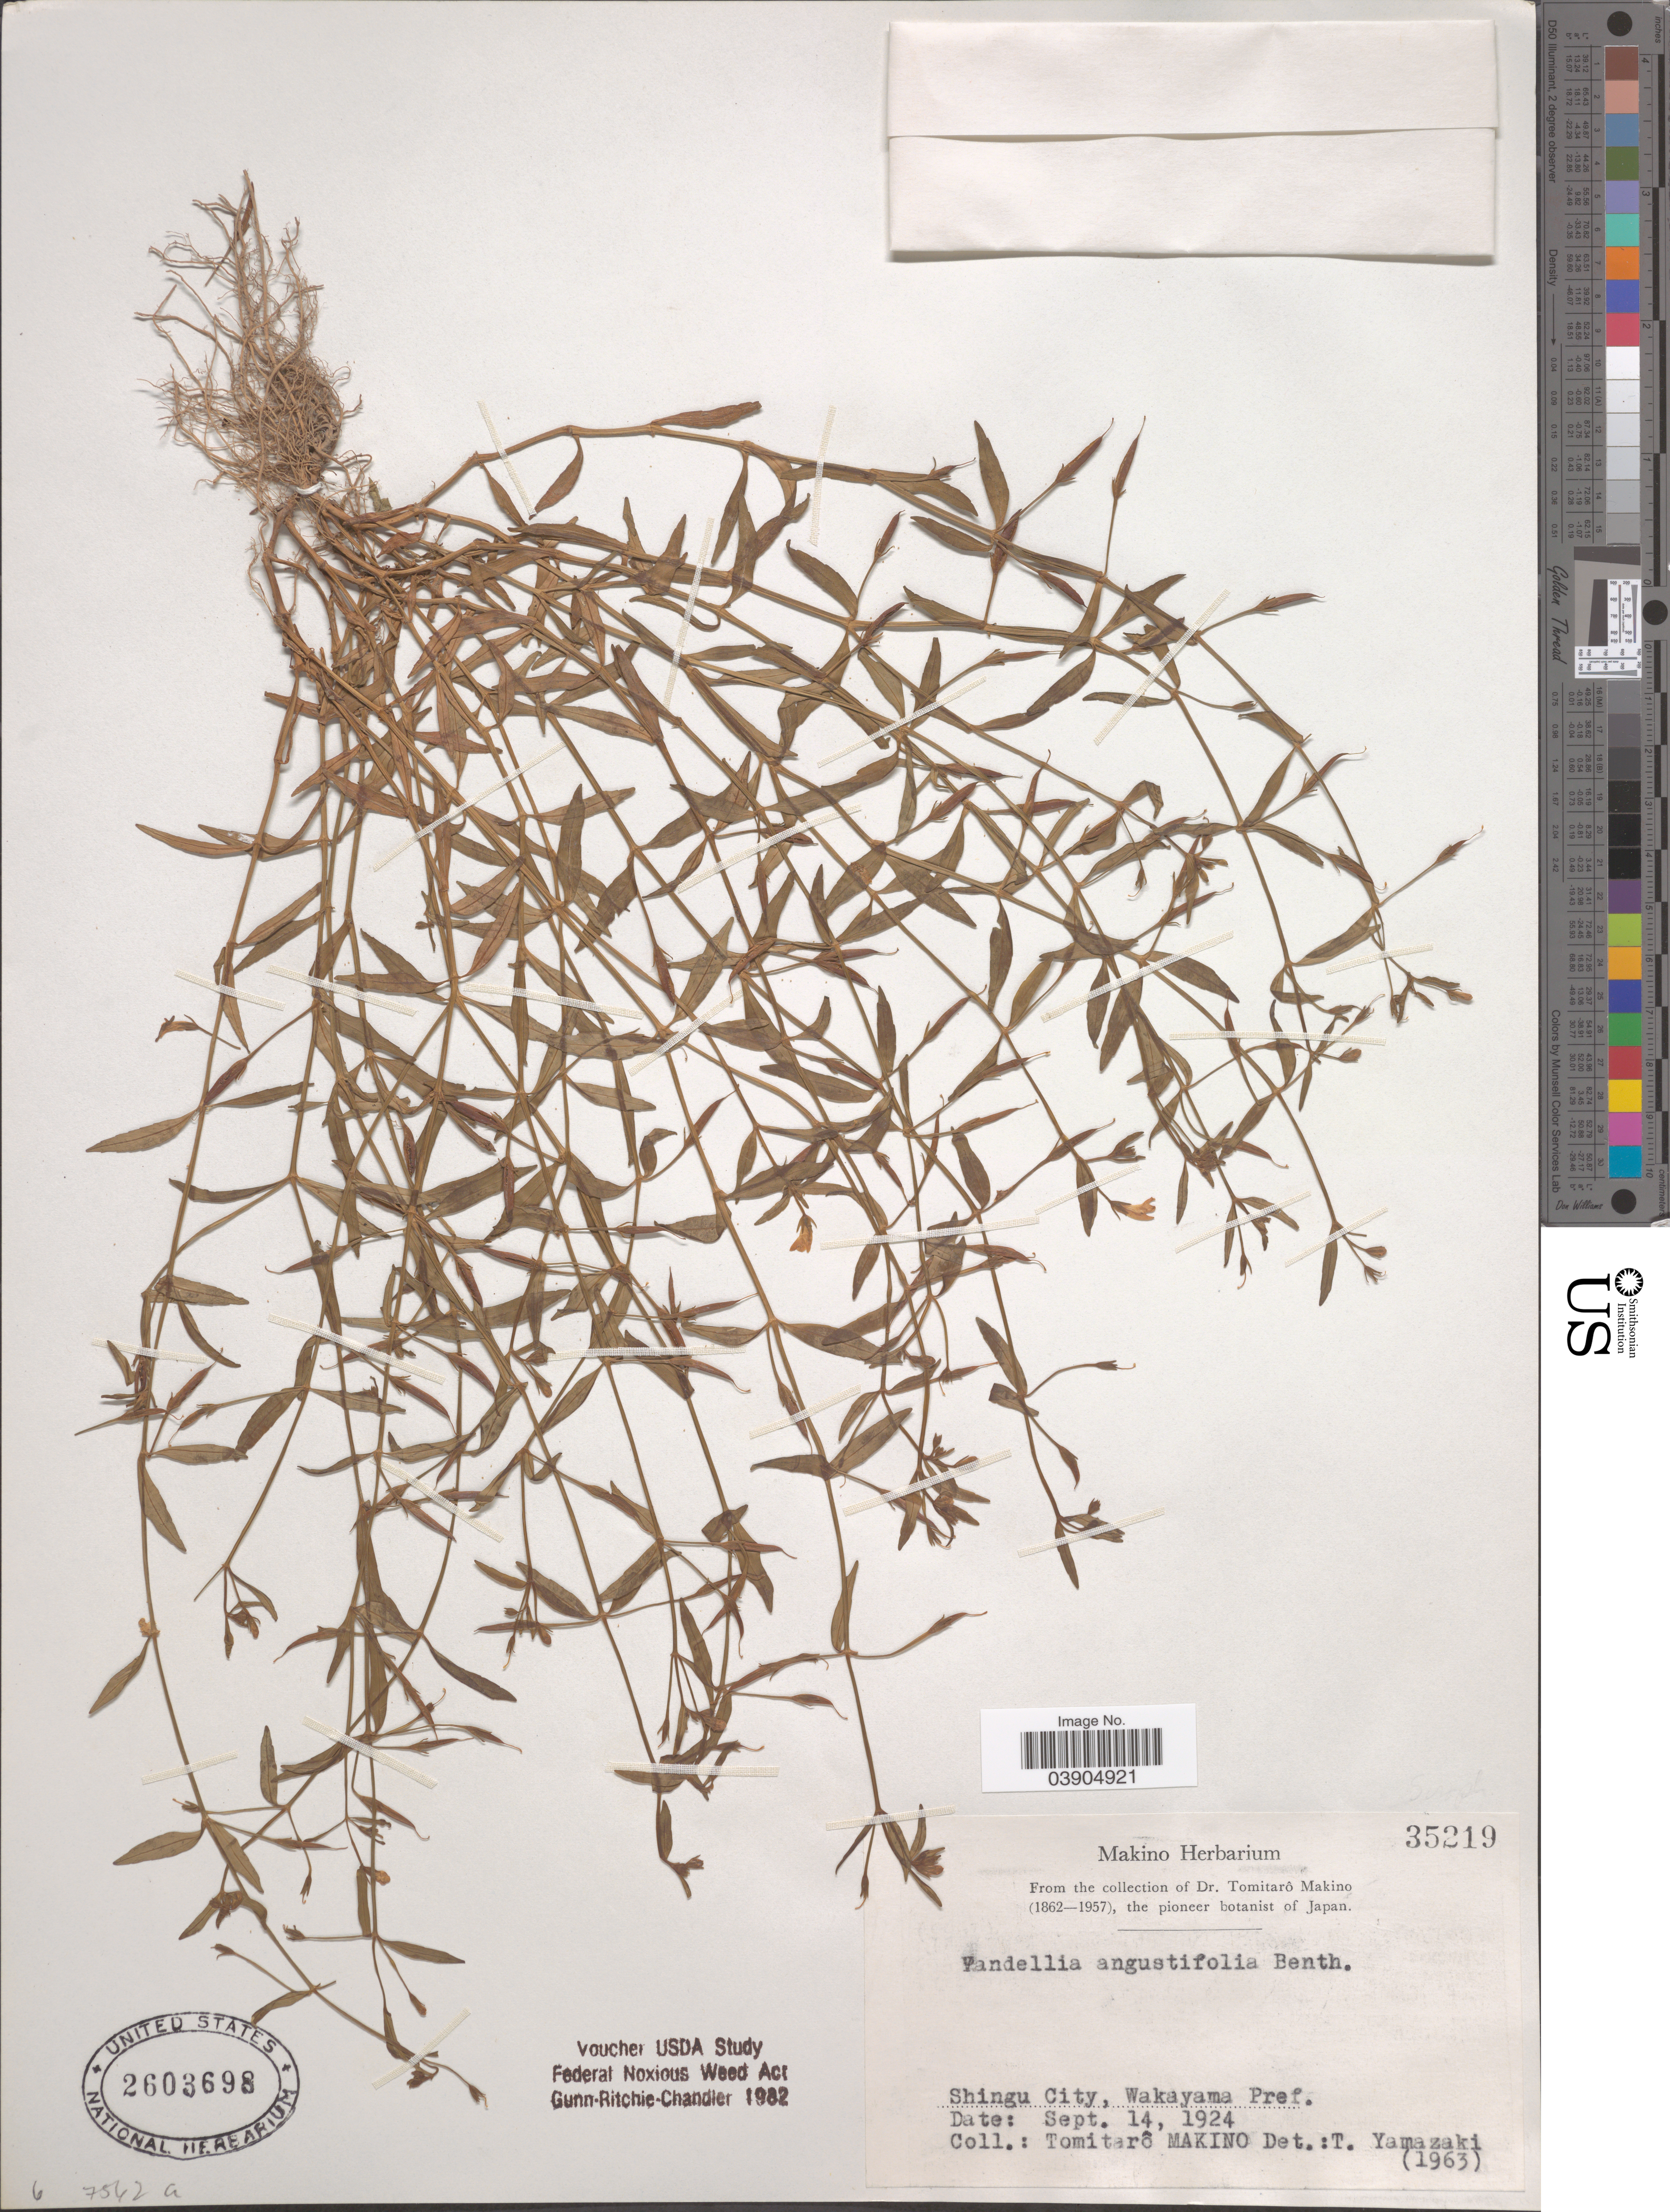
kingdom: Plantae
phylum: Tracheophyta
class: Magnoliopsida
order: Lamiales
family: Linderniaceae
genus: Vandellia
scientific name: Vandellia angustifolia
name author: Benth.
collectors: T. Makino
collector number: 35219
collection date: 1924-09-14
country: Japan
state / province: Wakayama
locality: Shingu City, Wakayama Pref.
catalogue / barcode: US 2603698